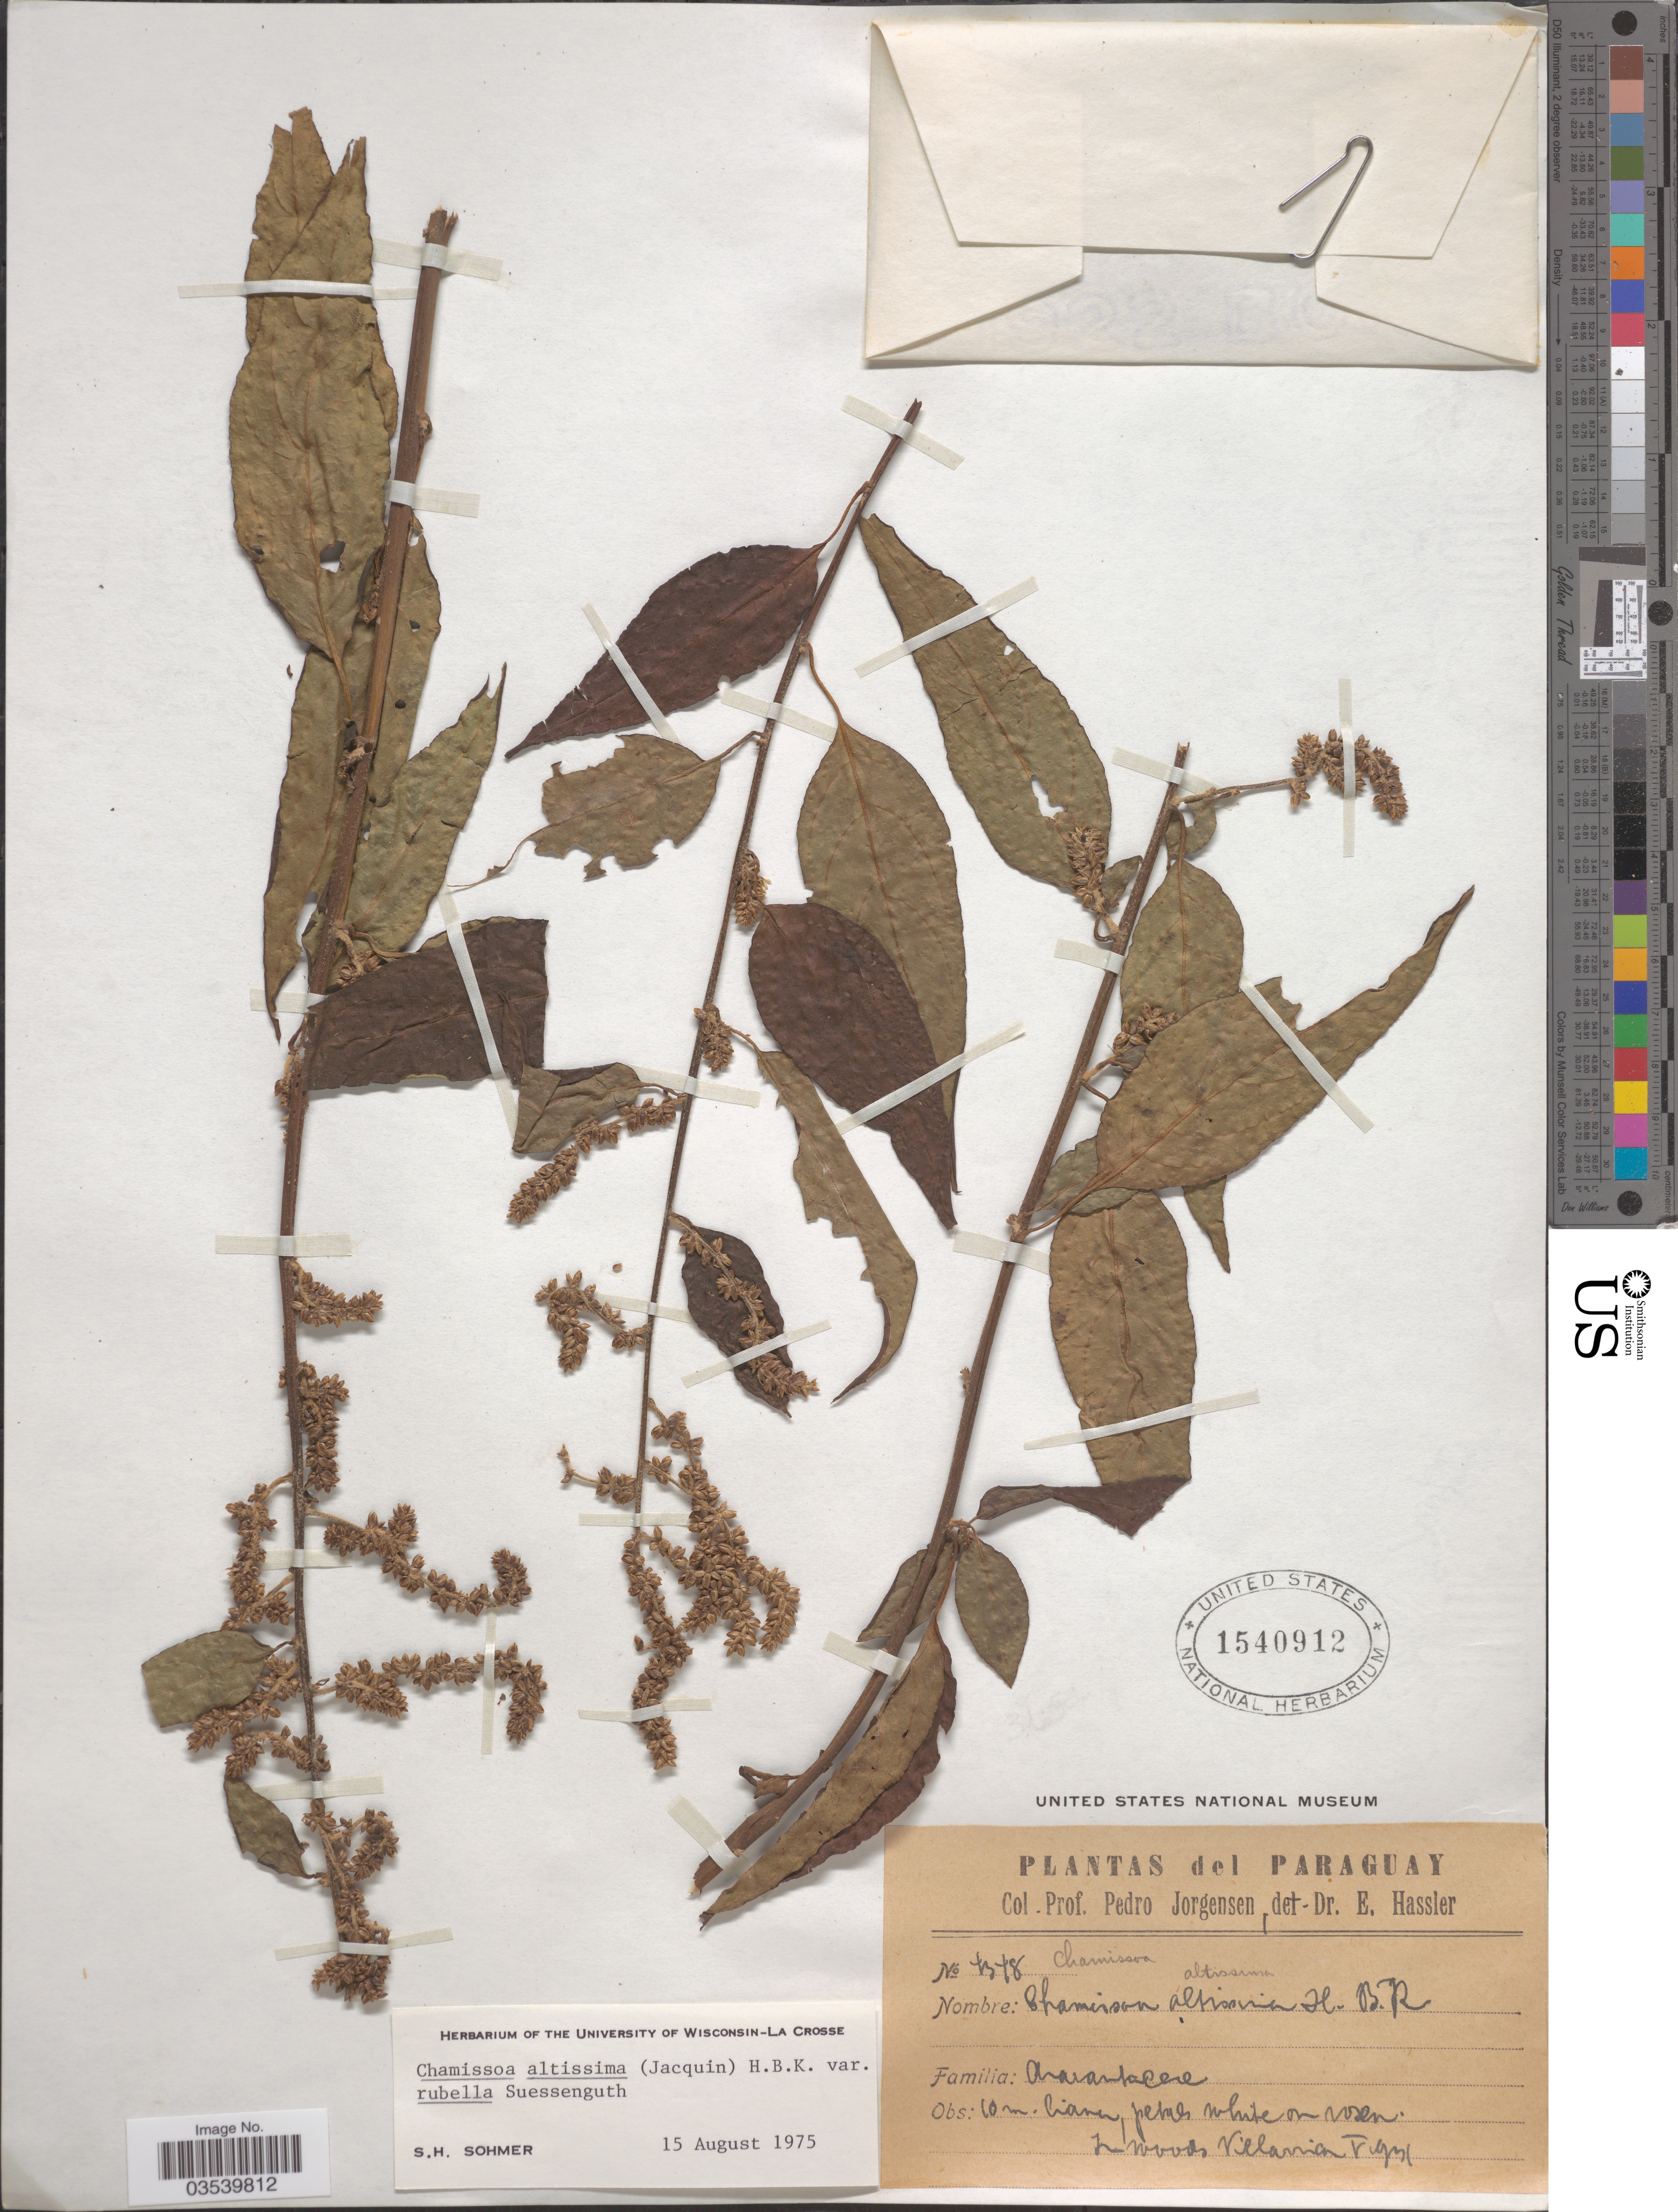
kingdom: Plantae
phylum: Tracheophyta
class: Magnoliopsida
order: Caryophyllales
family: Amaranthaceae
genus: Chamissoa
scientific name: Chamissoa altissima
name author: (Jacq.) Kunth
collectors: P. Jörgensen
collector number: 4348*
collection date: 1931-05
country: Paraguay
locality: In woods Villarrica.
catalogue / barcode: US 1540912